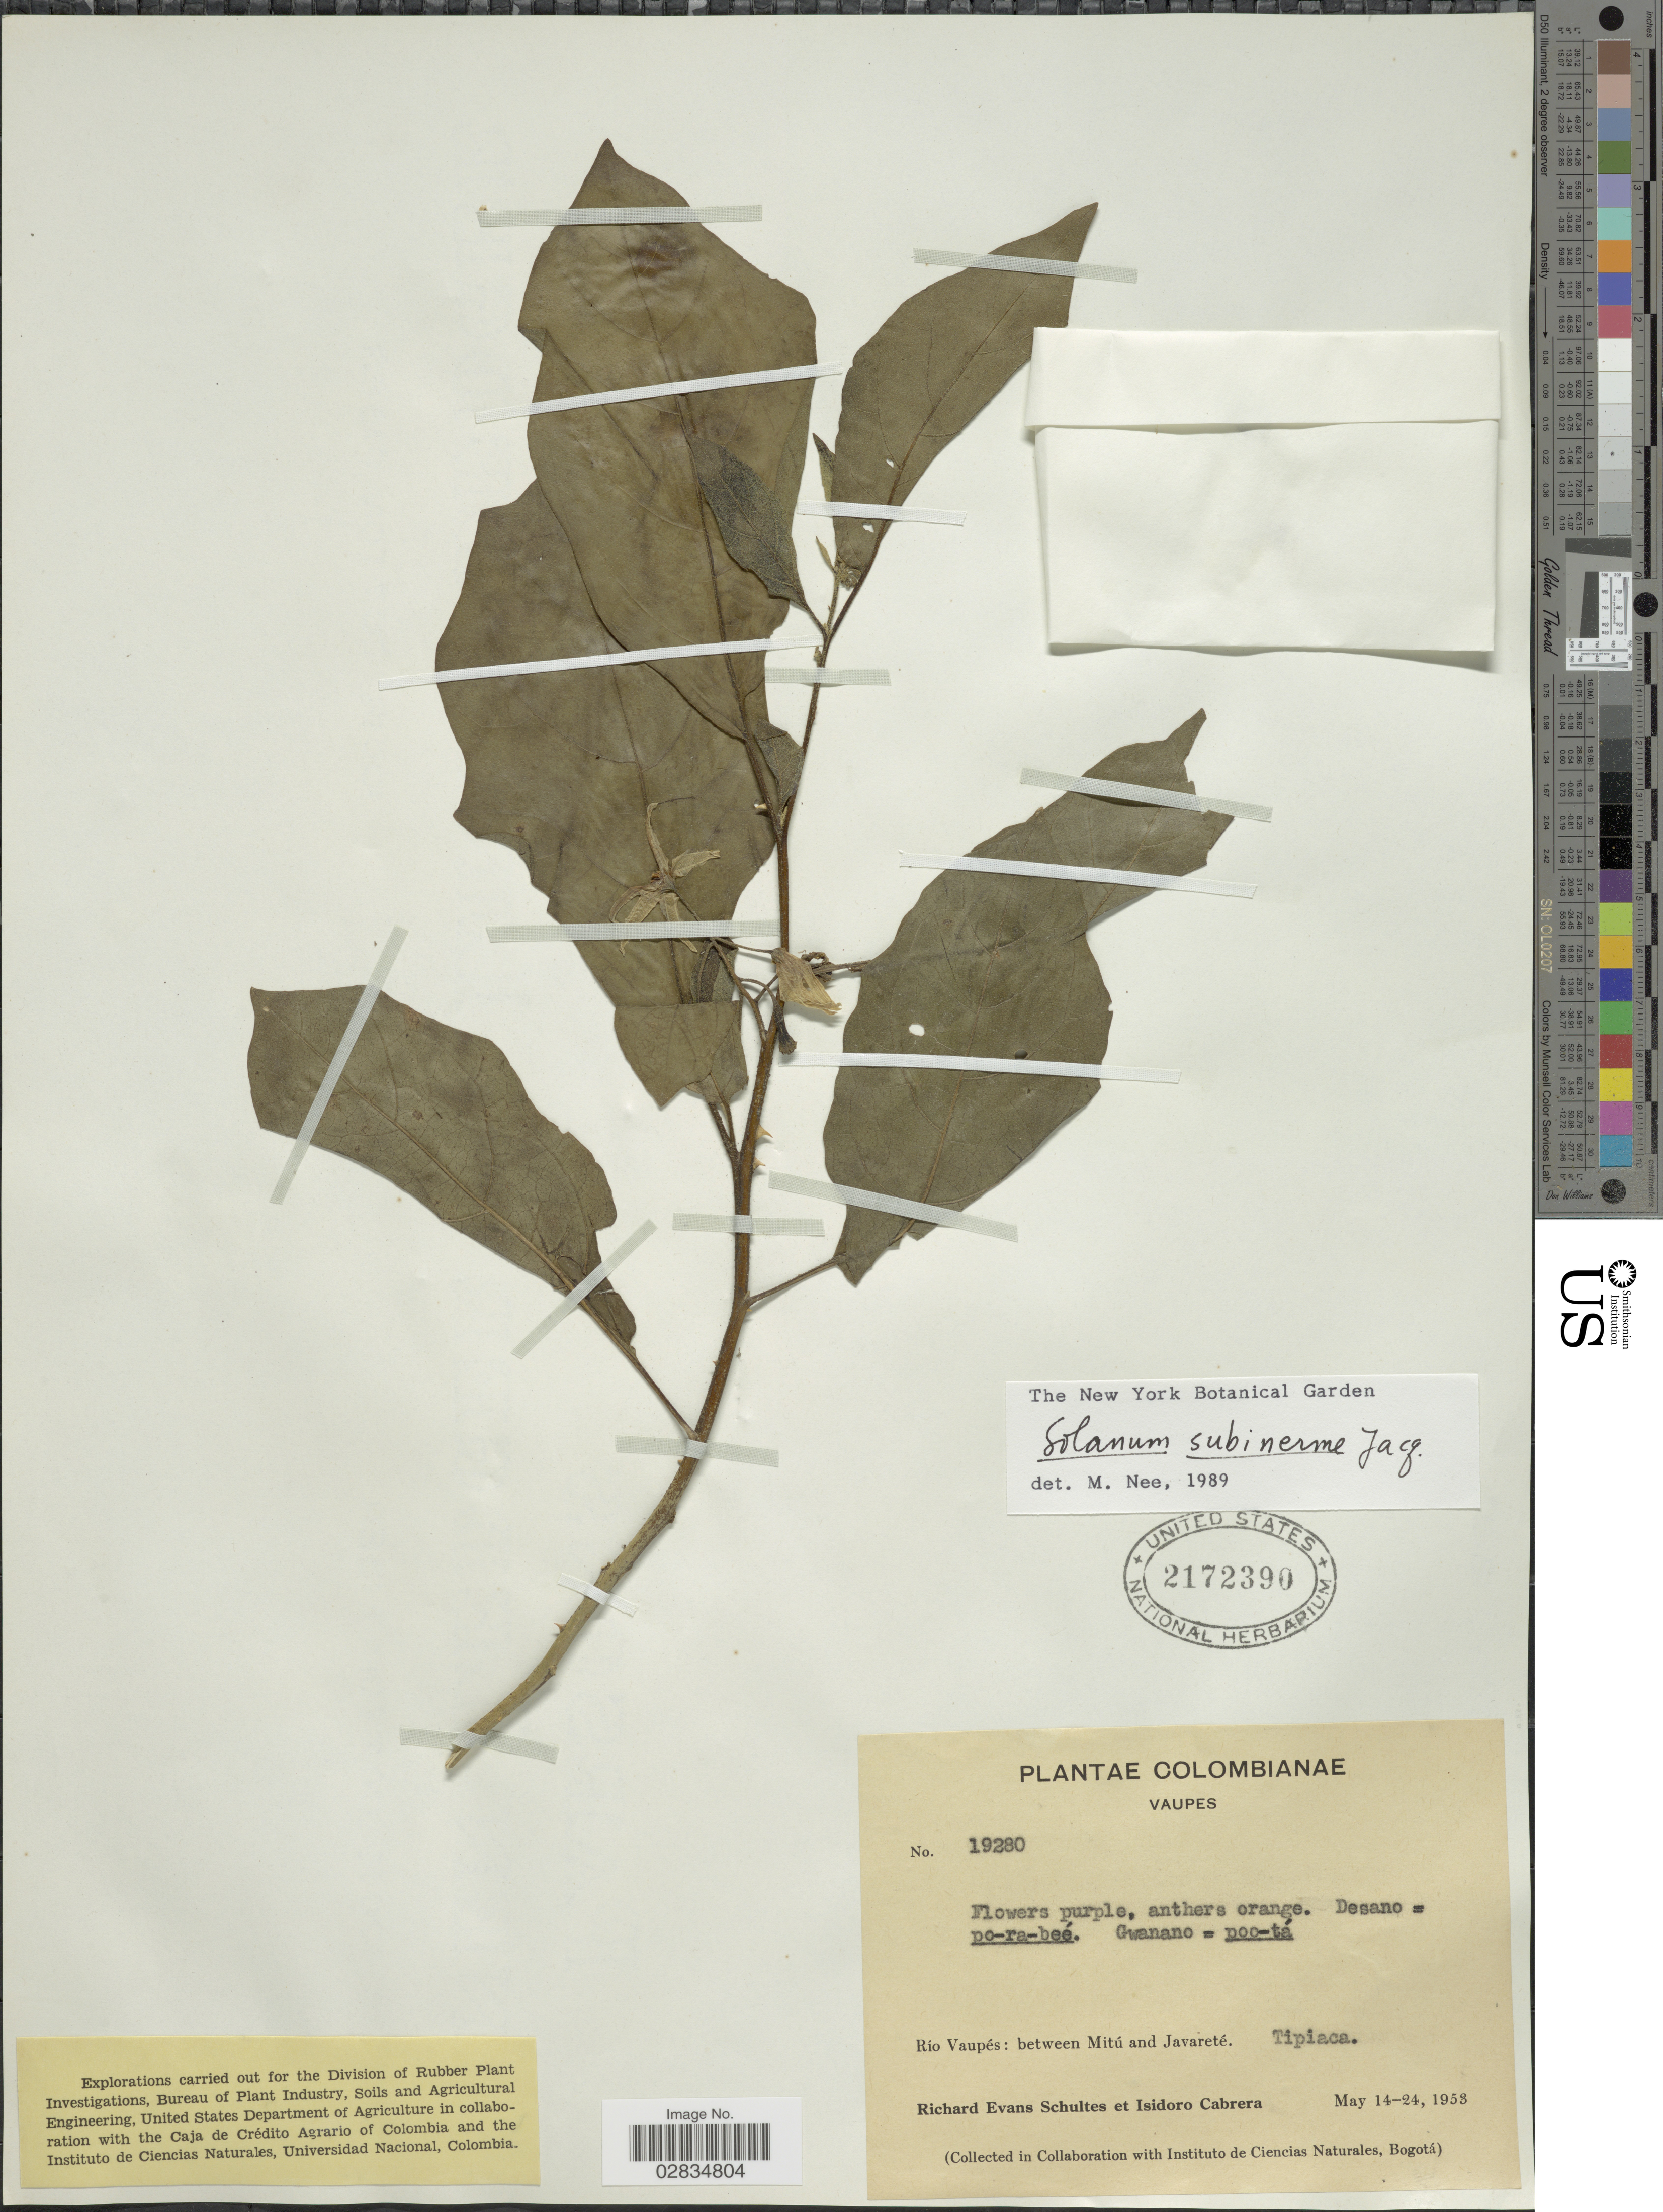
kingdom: Plantae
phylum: Tracheophyta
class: Magnoliopsida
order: Solanales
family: Solanaceae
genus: Solanum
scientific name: Solanum subinerme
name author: Jacq.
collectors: R. E. Schultes & I. Cabrera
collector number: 19280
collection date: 1953-05-14/1953-05-24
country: Colombia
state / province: Vaupés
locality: Río Vaupés: between Mitú and Javareté, Tipiaca.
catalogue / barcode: US 2172390